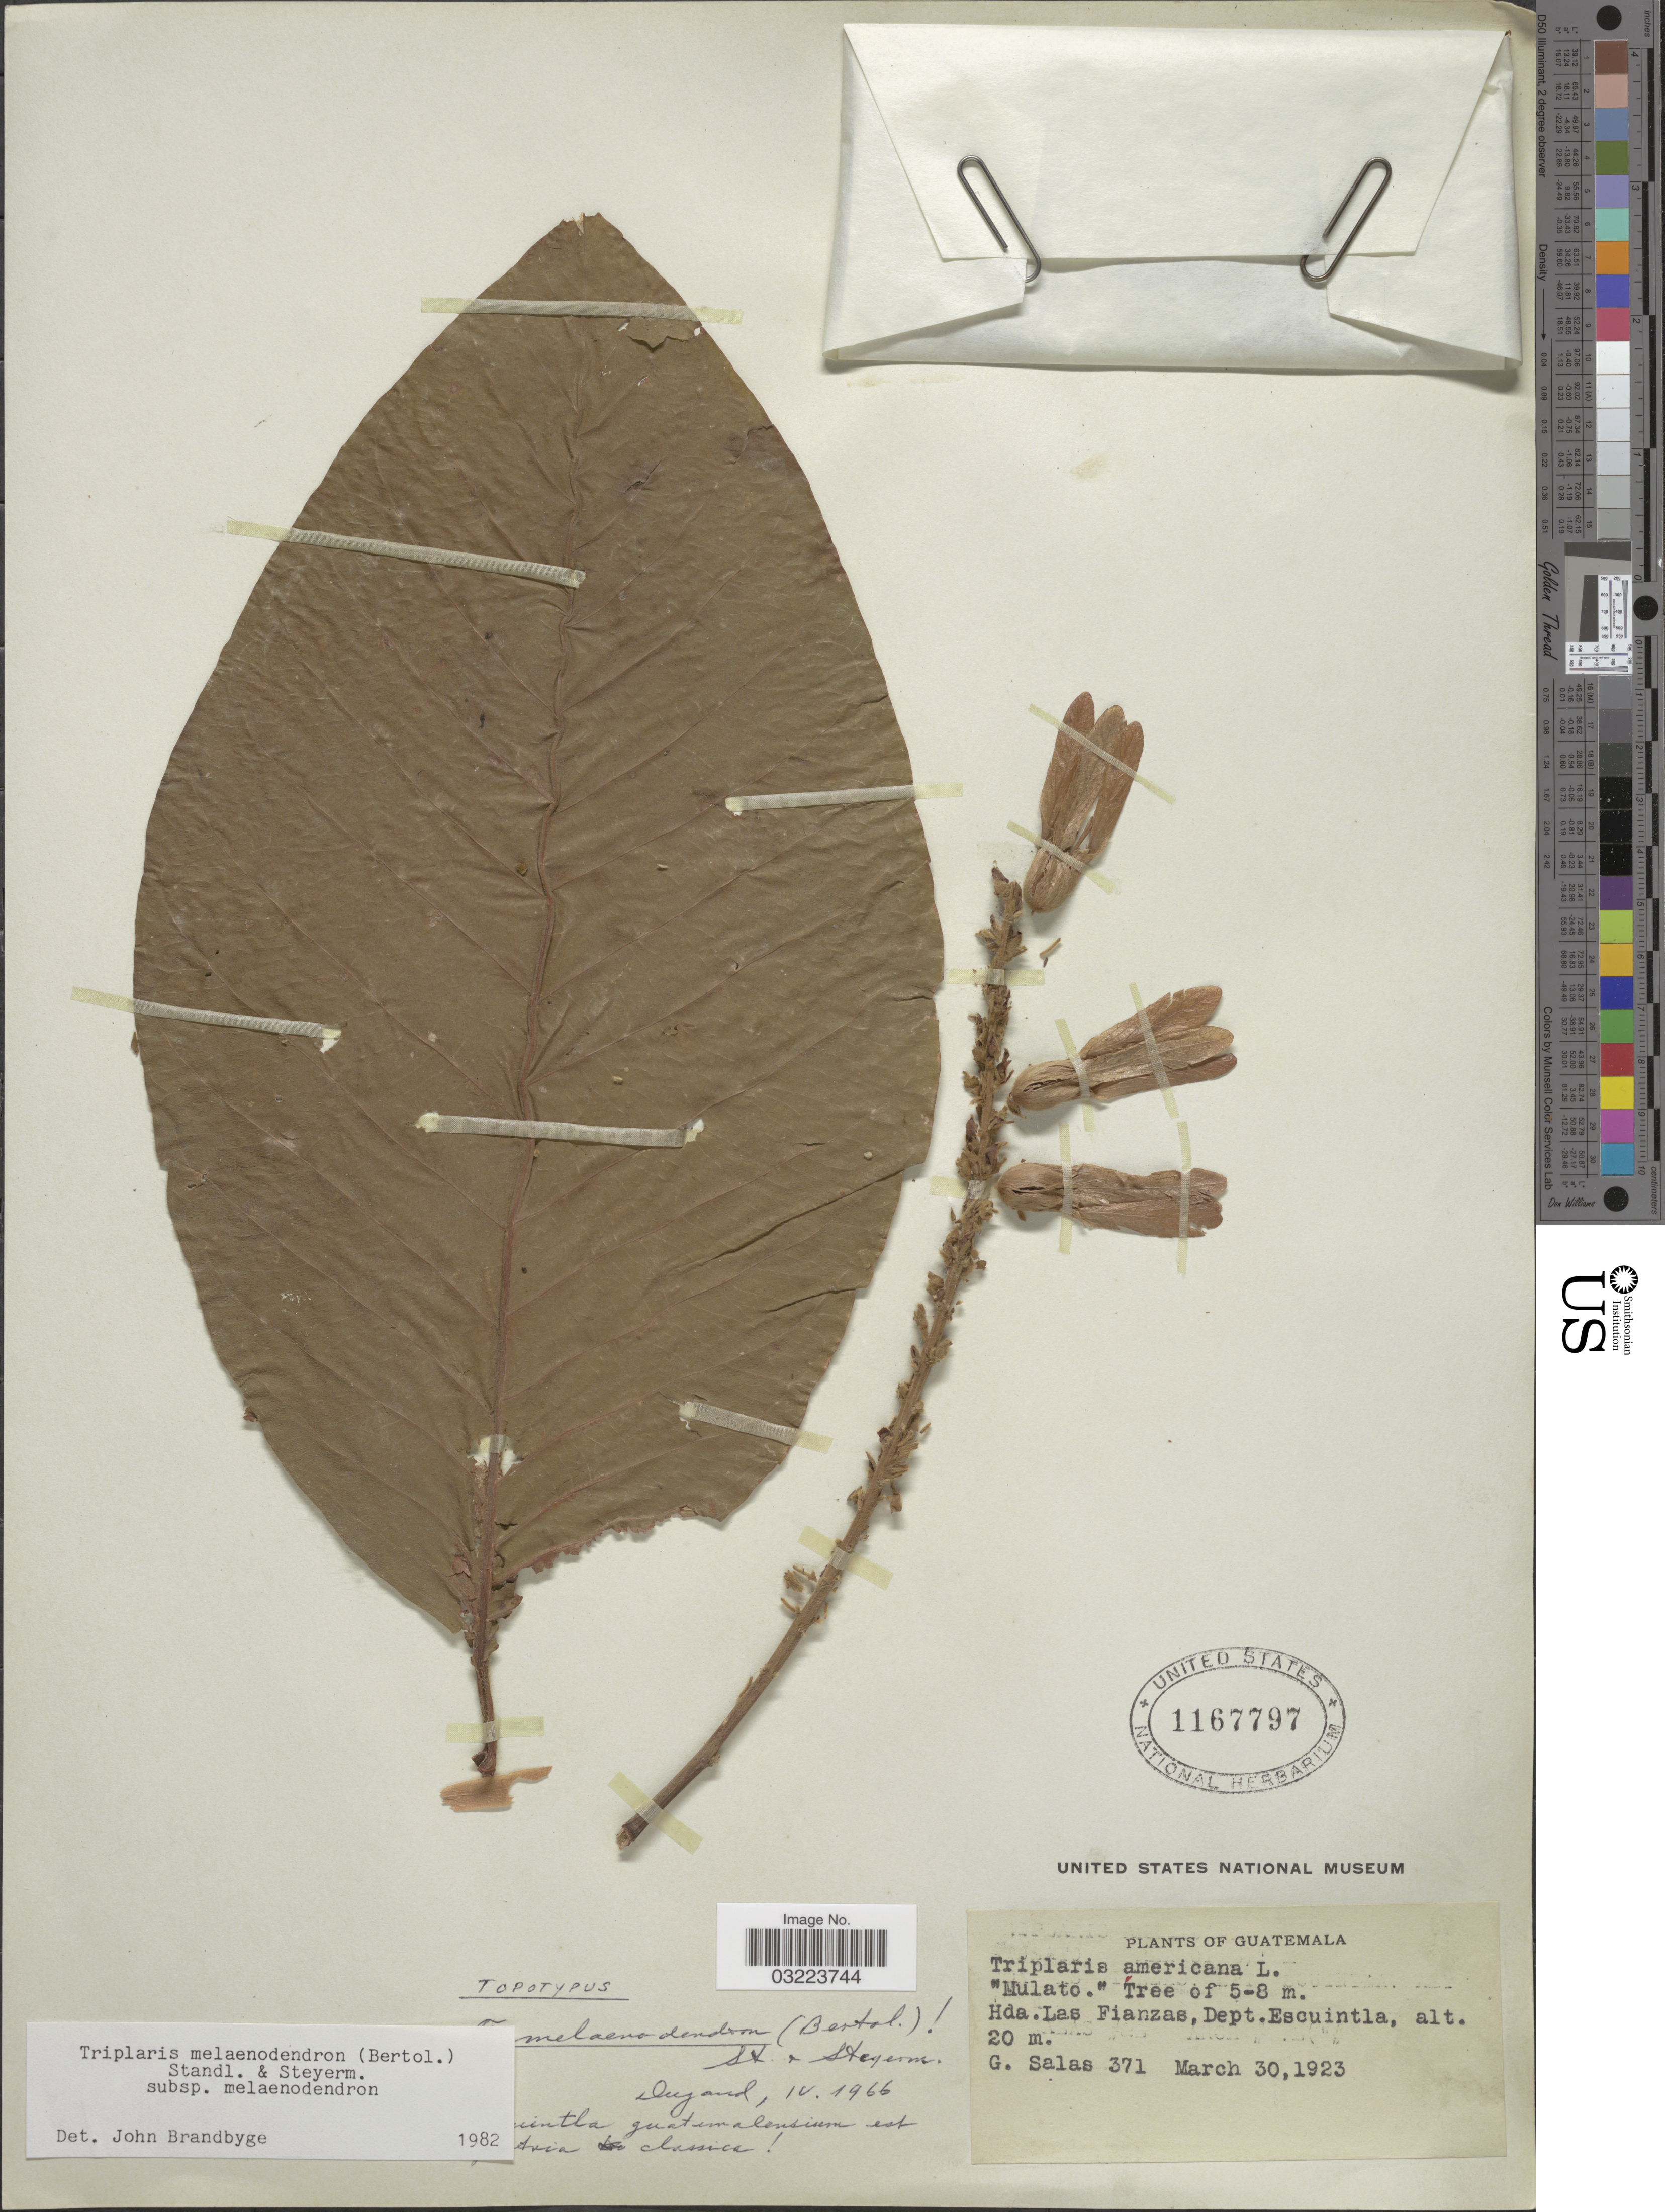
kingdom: Plantae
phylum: Tracheophyta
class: Magnoliopsida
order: Caryophyllales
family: Polygonaceae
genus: Triplaris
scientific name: Triplaris melaenodendron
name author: (Bertol.) Standl. & Steyerm.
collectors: G. Salas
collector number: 371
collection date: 1923-03-30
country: Guatemala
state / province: Escuintla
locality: Hda. Las Fianzas, Dept. Escuintla.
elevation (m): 20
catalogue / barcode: US 1167797